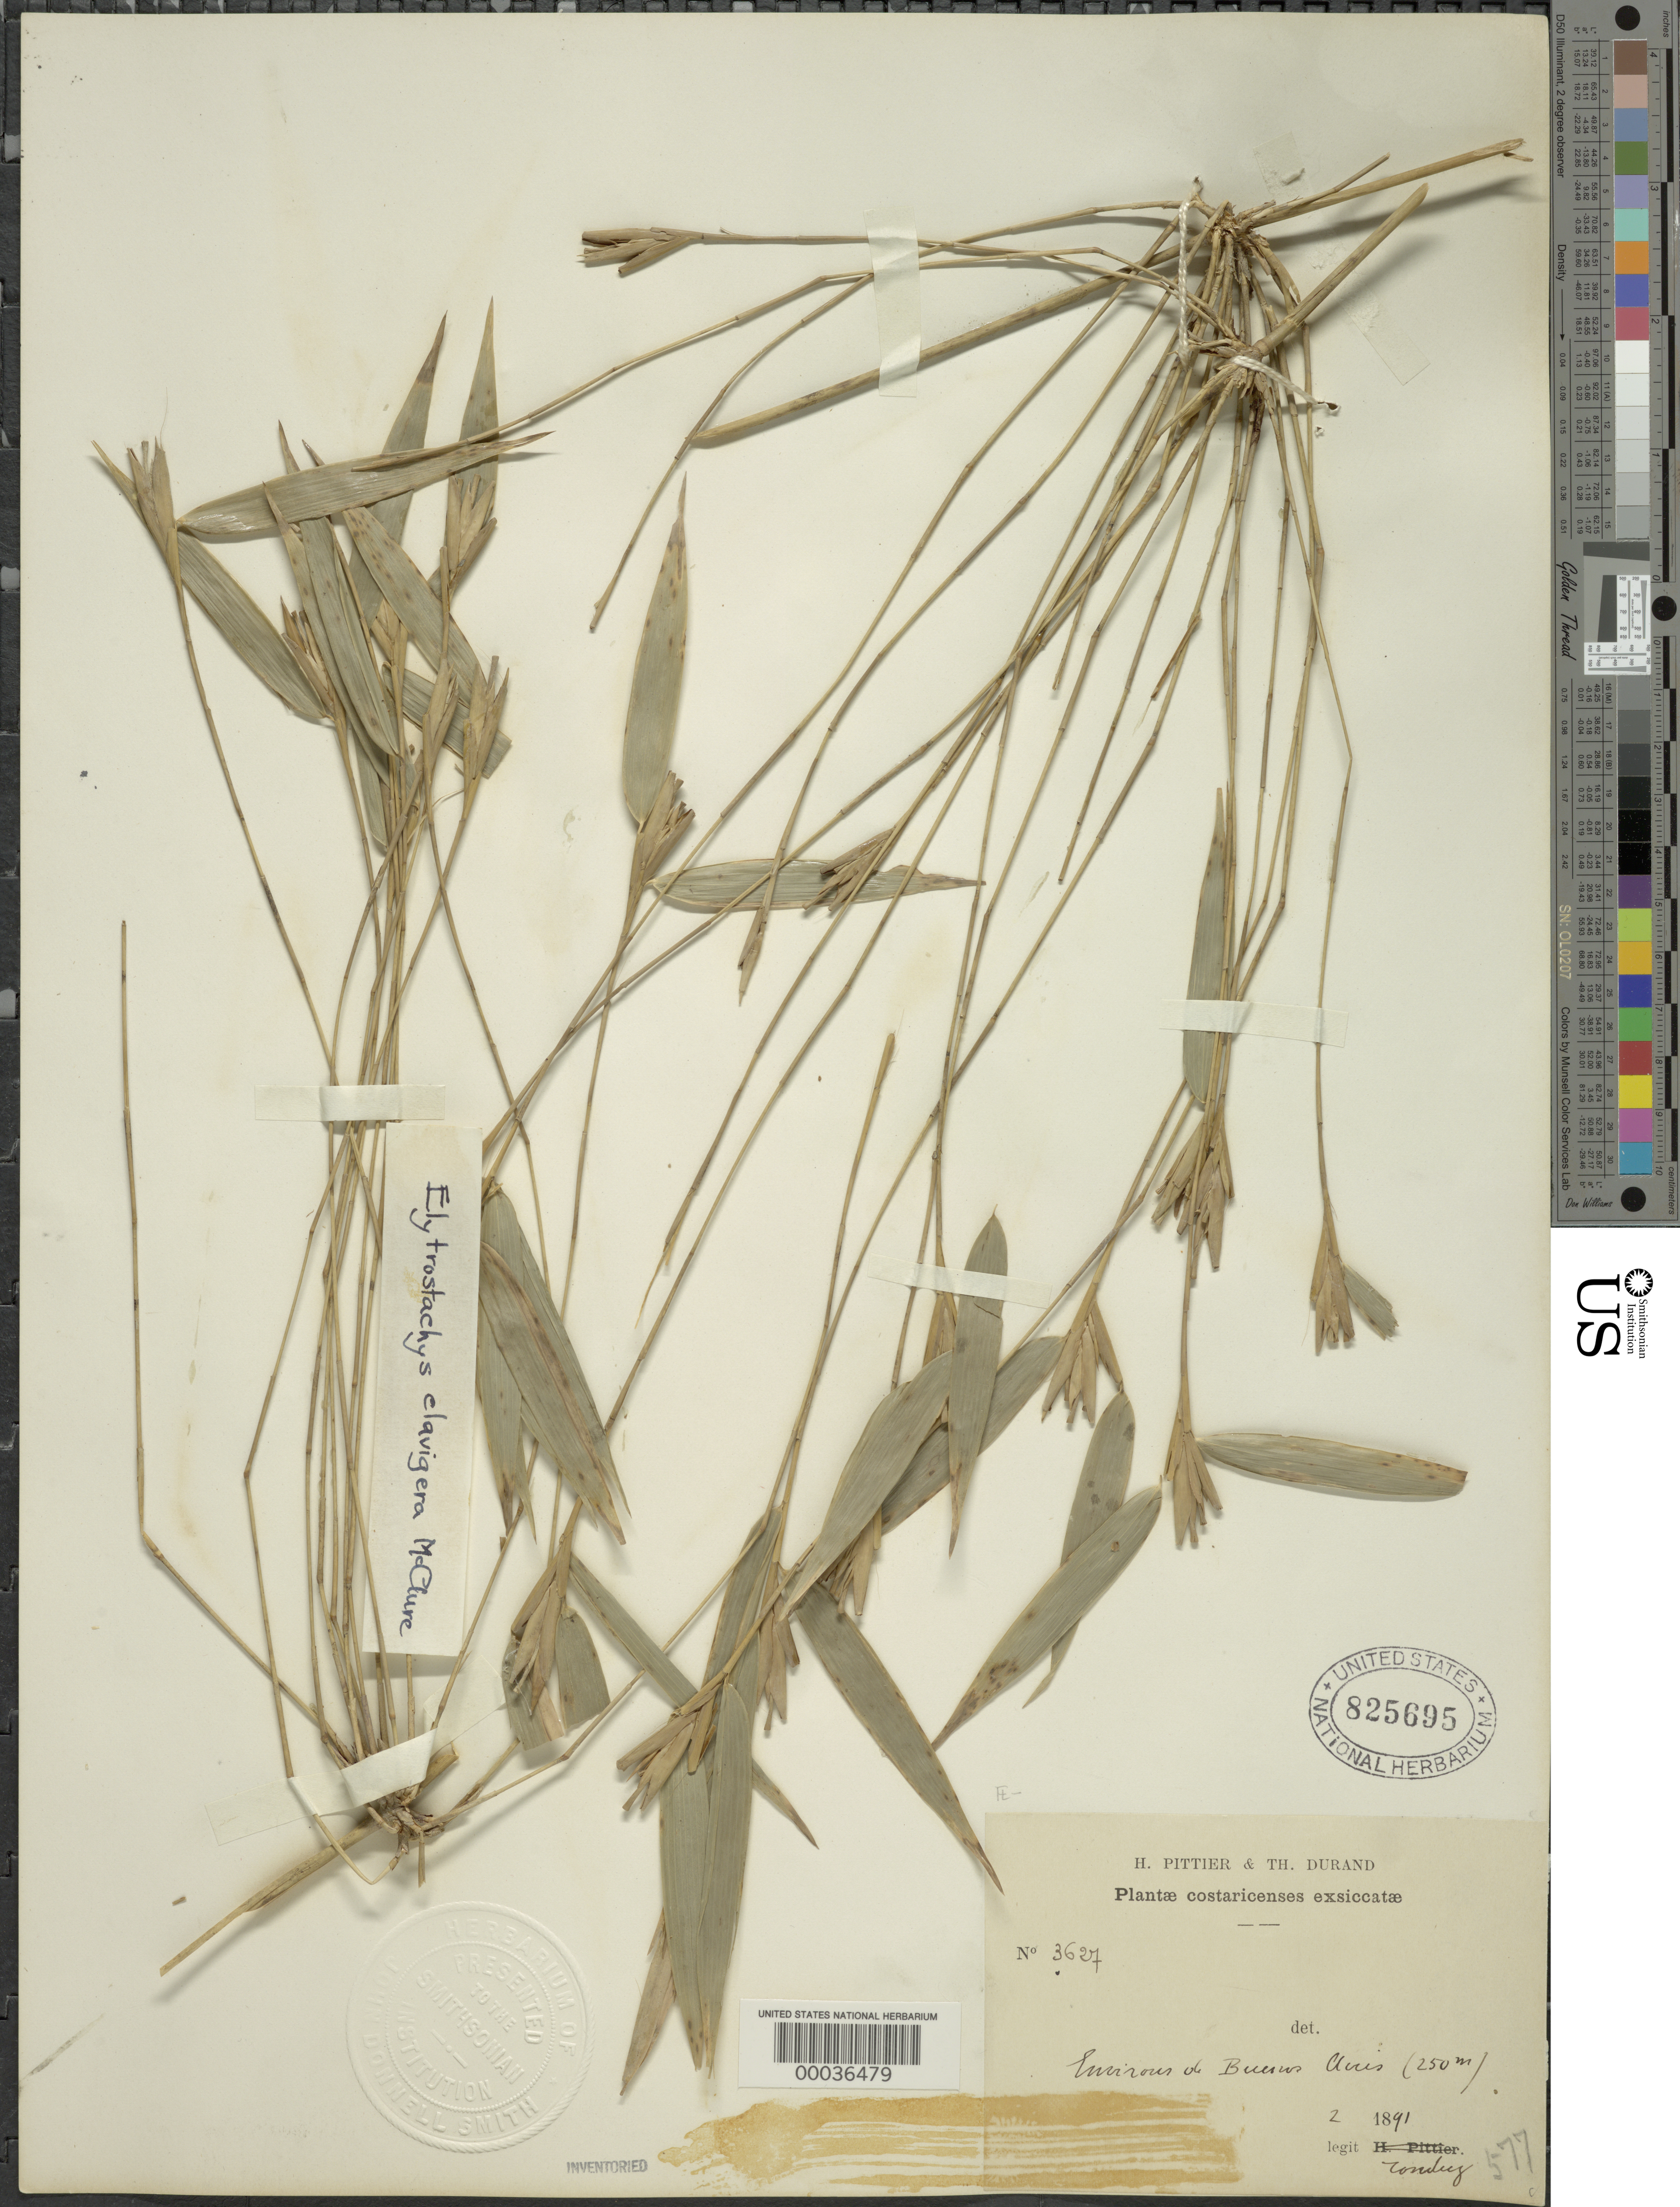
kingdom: Plantae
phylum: Tracheophyta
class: Liliopsida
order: Poales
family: Poaceae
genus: Elytrostachys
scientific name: Elytrostachys clavigera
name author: McClure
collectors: A. Tonduz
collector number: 3627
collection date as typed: Feb 1891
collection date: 1891-02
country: Costa Rica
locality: Environs of Buenos Aires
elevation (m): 250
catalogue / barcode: US 825695